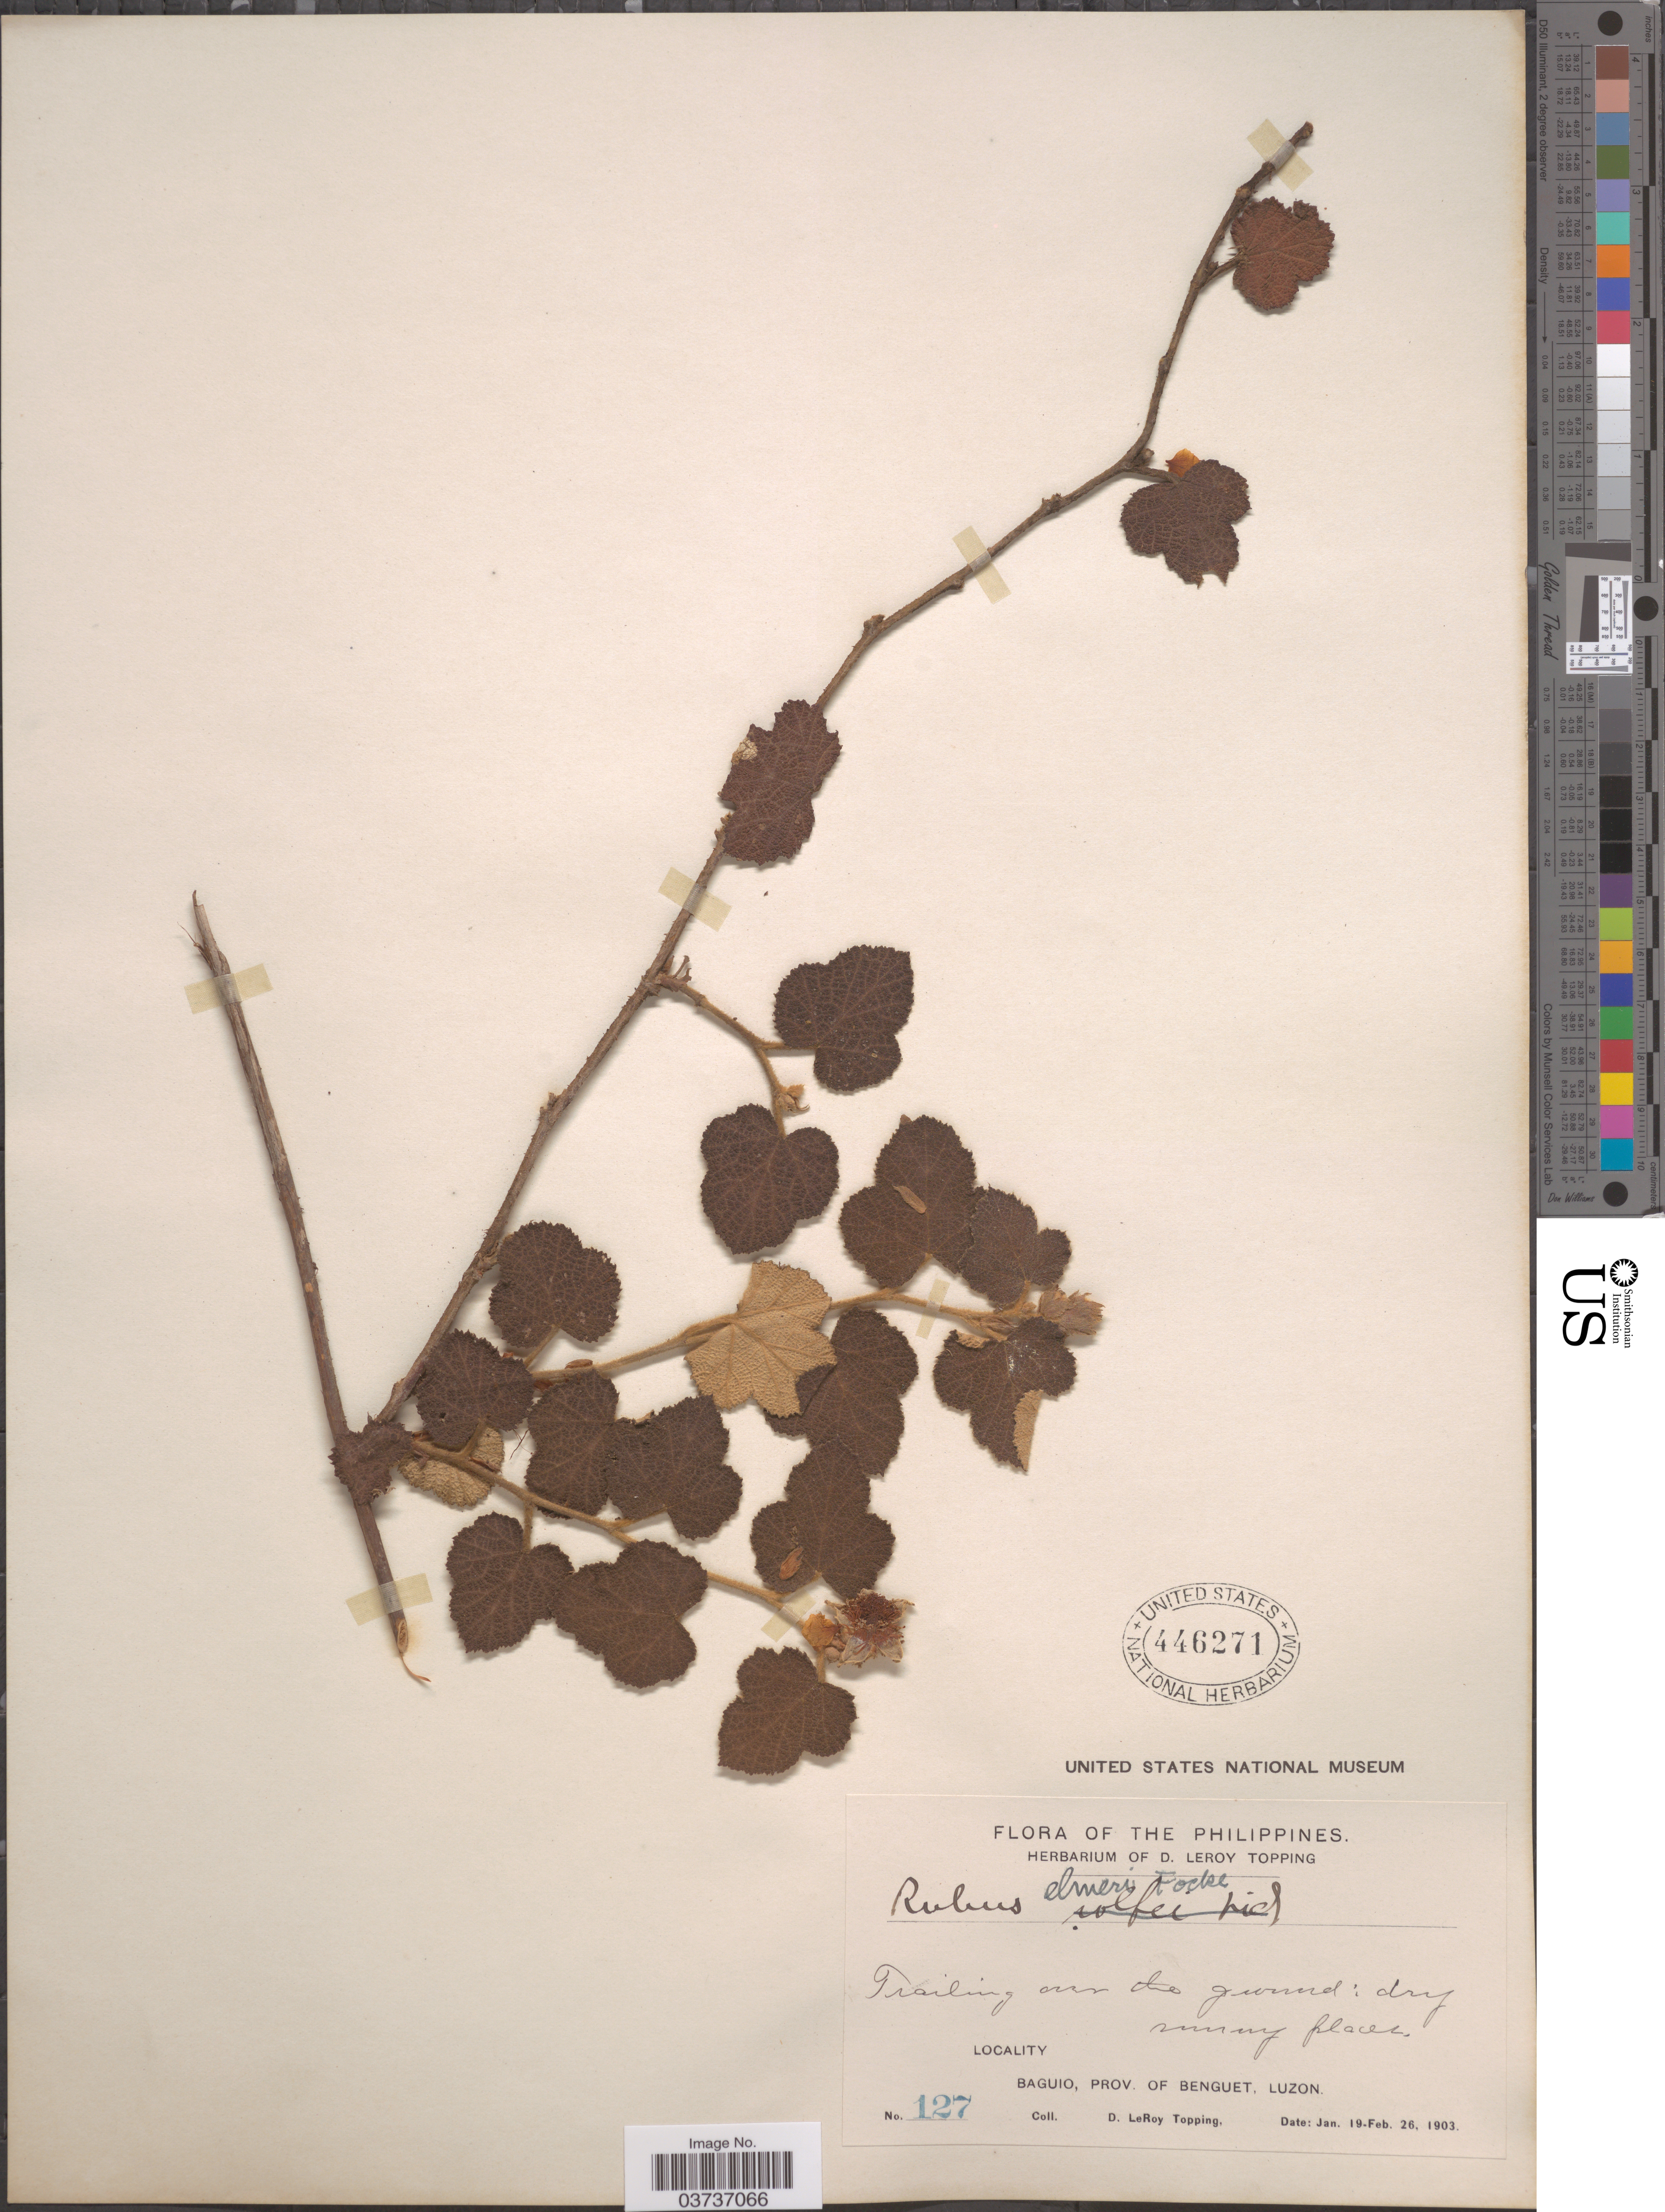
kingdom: Plantae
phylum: Tracheophyta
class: Magnoliopsida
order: Rosales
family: Rosaceae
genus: Rubus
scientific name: Rubus rolfei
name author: S. Vidal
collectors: D. L. Topping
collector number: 127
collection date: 1903-01-19/1903-02-26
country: Philippines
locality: Baguio, Prov. of Benguet, Luzon.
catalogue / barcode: US 446271